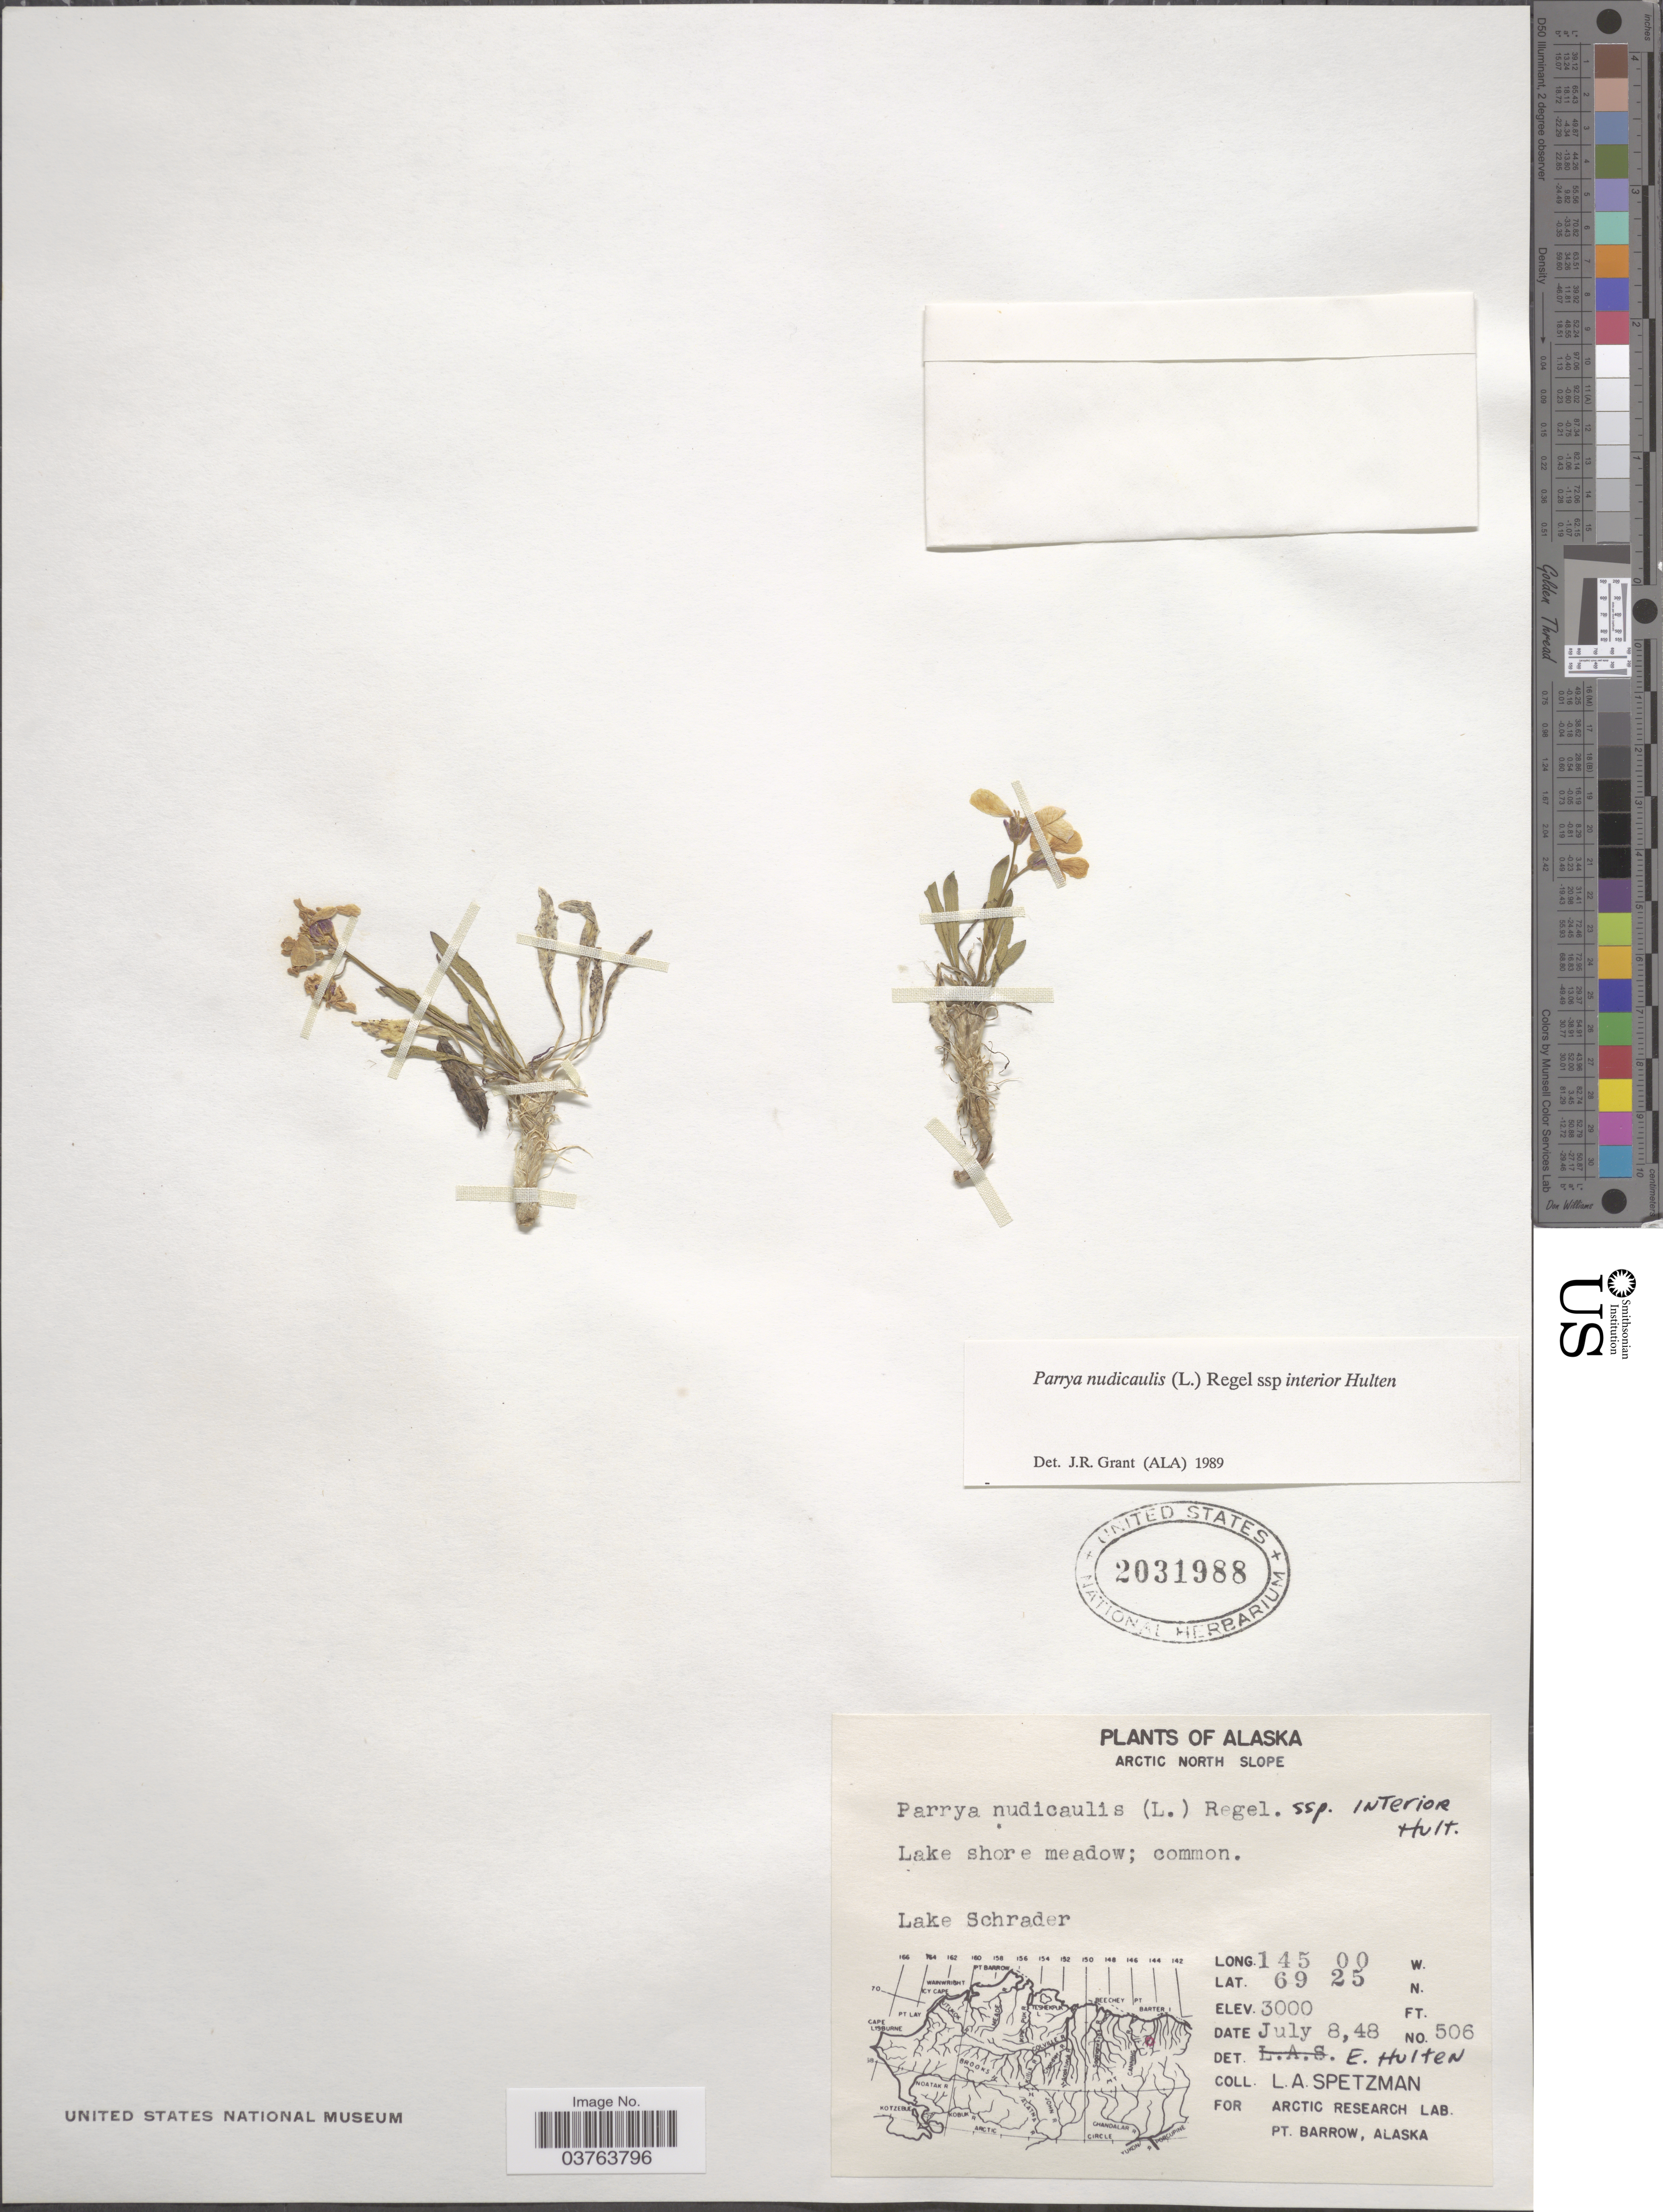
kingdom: Plantae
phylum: Tracheophyta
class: Magnoliopsida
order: Brassicales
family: Brassicaceae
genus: Parrya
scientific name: Parrya nudicaulis subsp. interior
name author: Hultén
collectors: L. Spetzman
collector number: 506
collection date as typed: Transcribed d/m/y: 8/7/48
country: United States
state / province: Alaska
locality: Arctic North Slope. Lake Schrader.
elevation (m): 914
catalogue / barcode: US 2031988